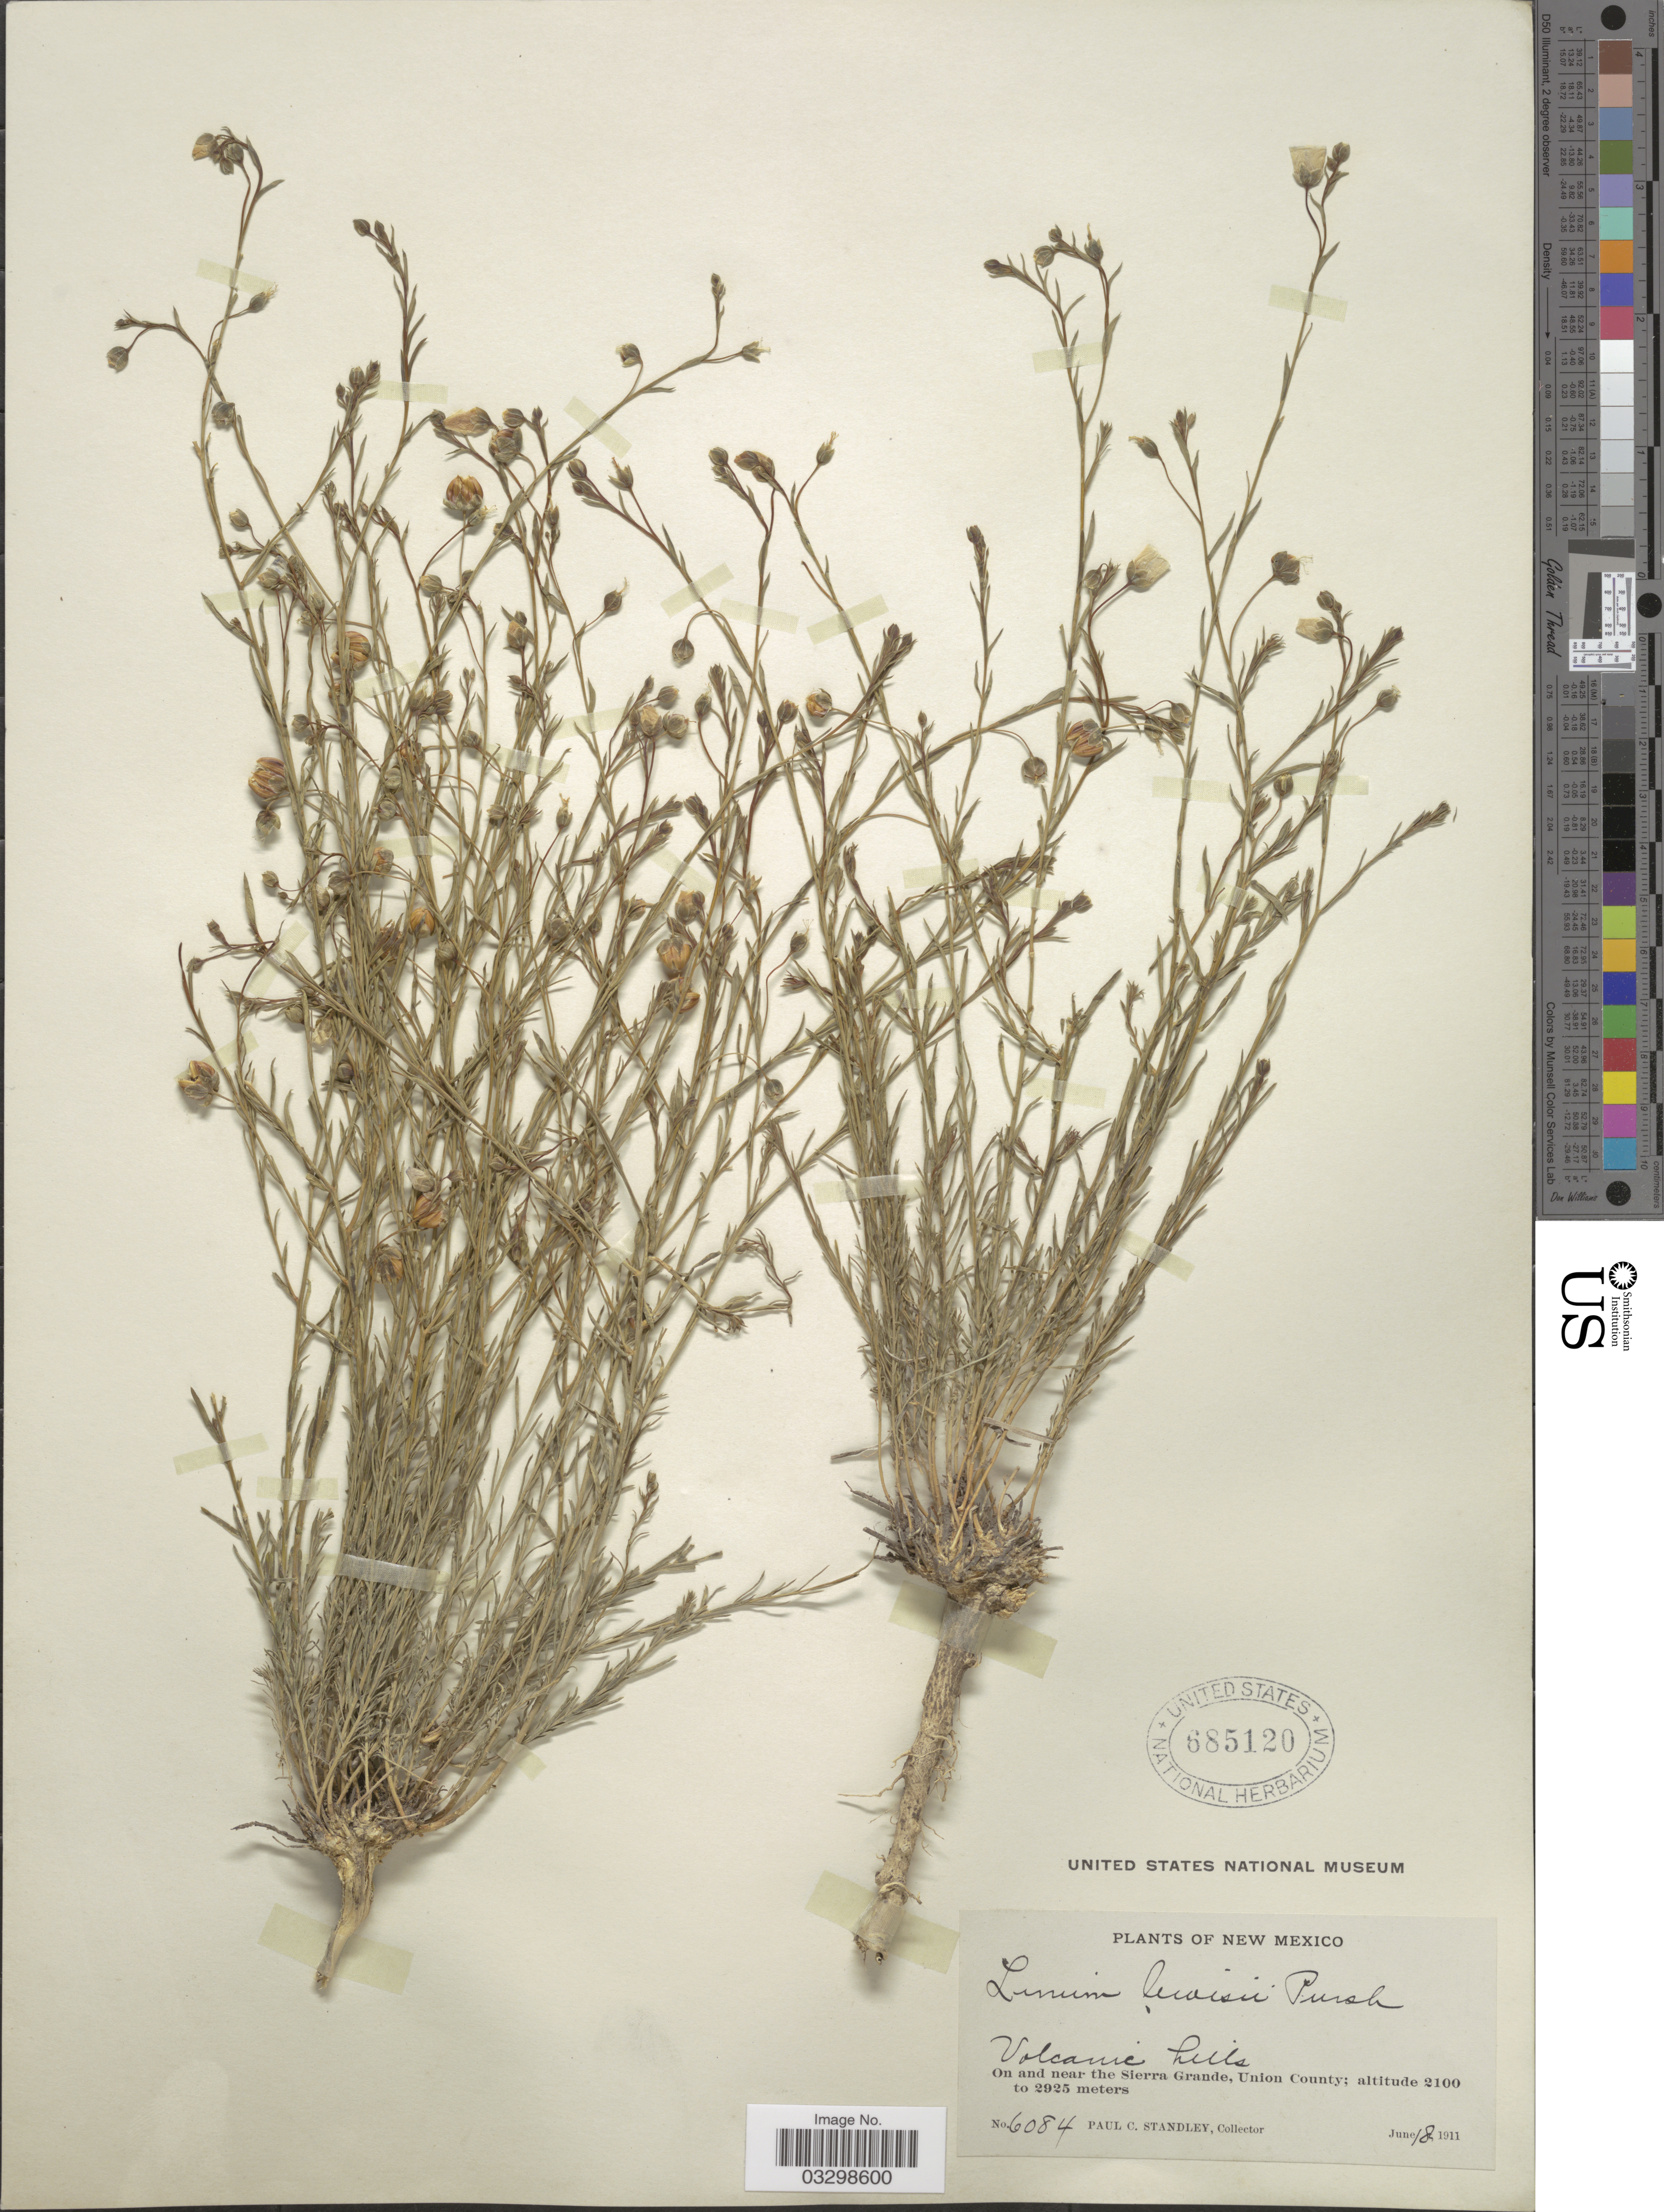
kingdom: Plantae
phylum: Tracheophyta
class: Magnoliopsida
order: Malpighiales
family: Linaceae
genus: Linum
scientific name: Linum lewisii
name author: Pursh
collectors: P. C. Standley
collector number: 6084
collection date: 1911-06-18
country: United States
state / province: New Mexico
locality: Volcanic hills. On and near the Sierra Grande, Union County.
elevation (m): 2100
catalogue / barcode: US 685120